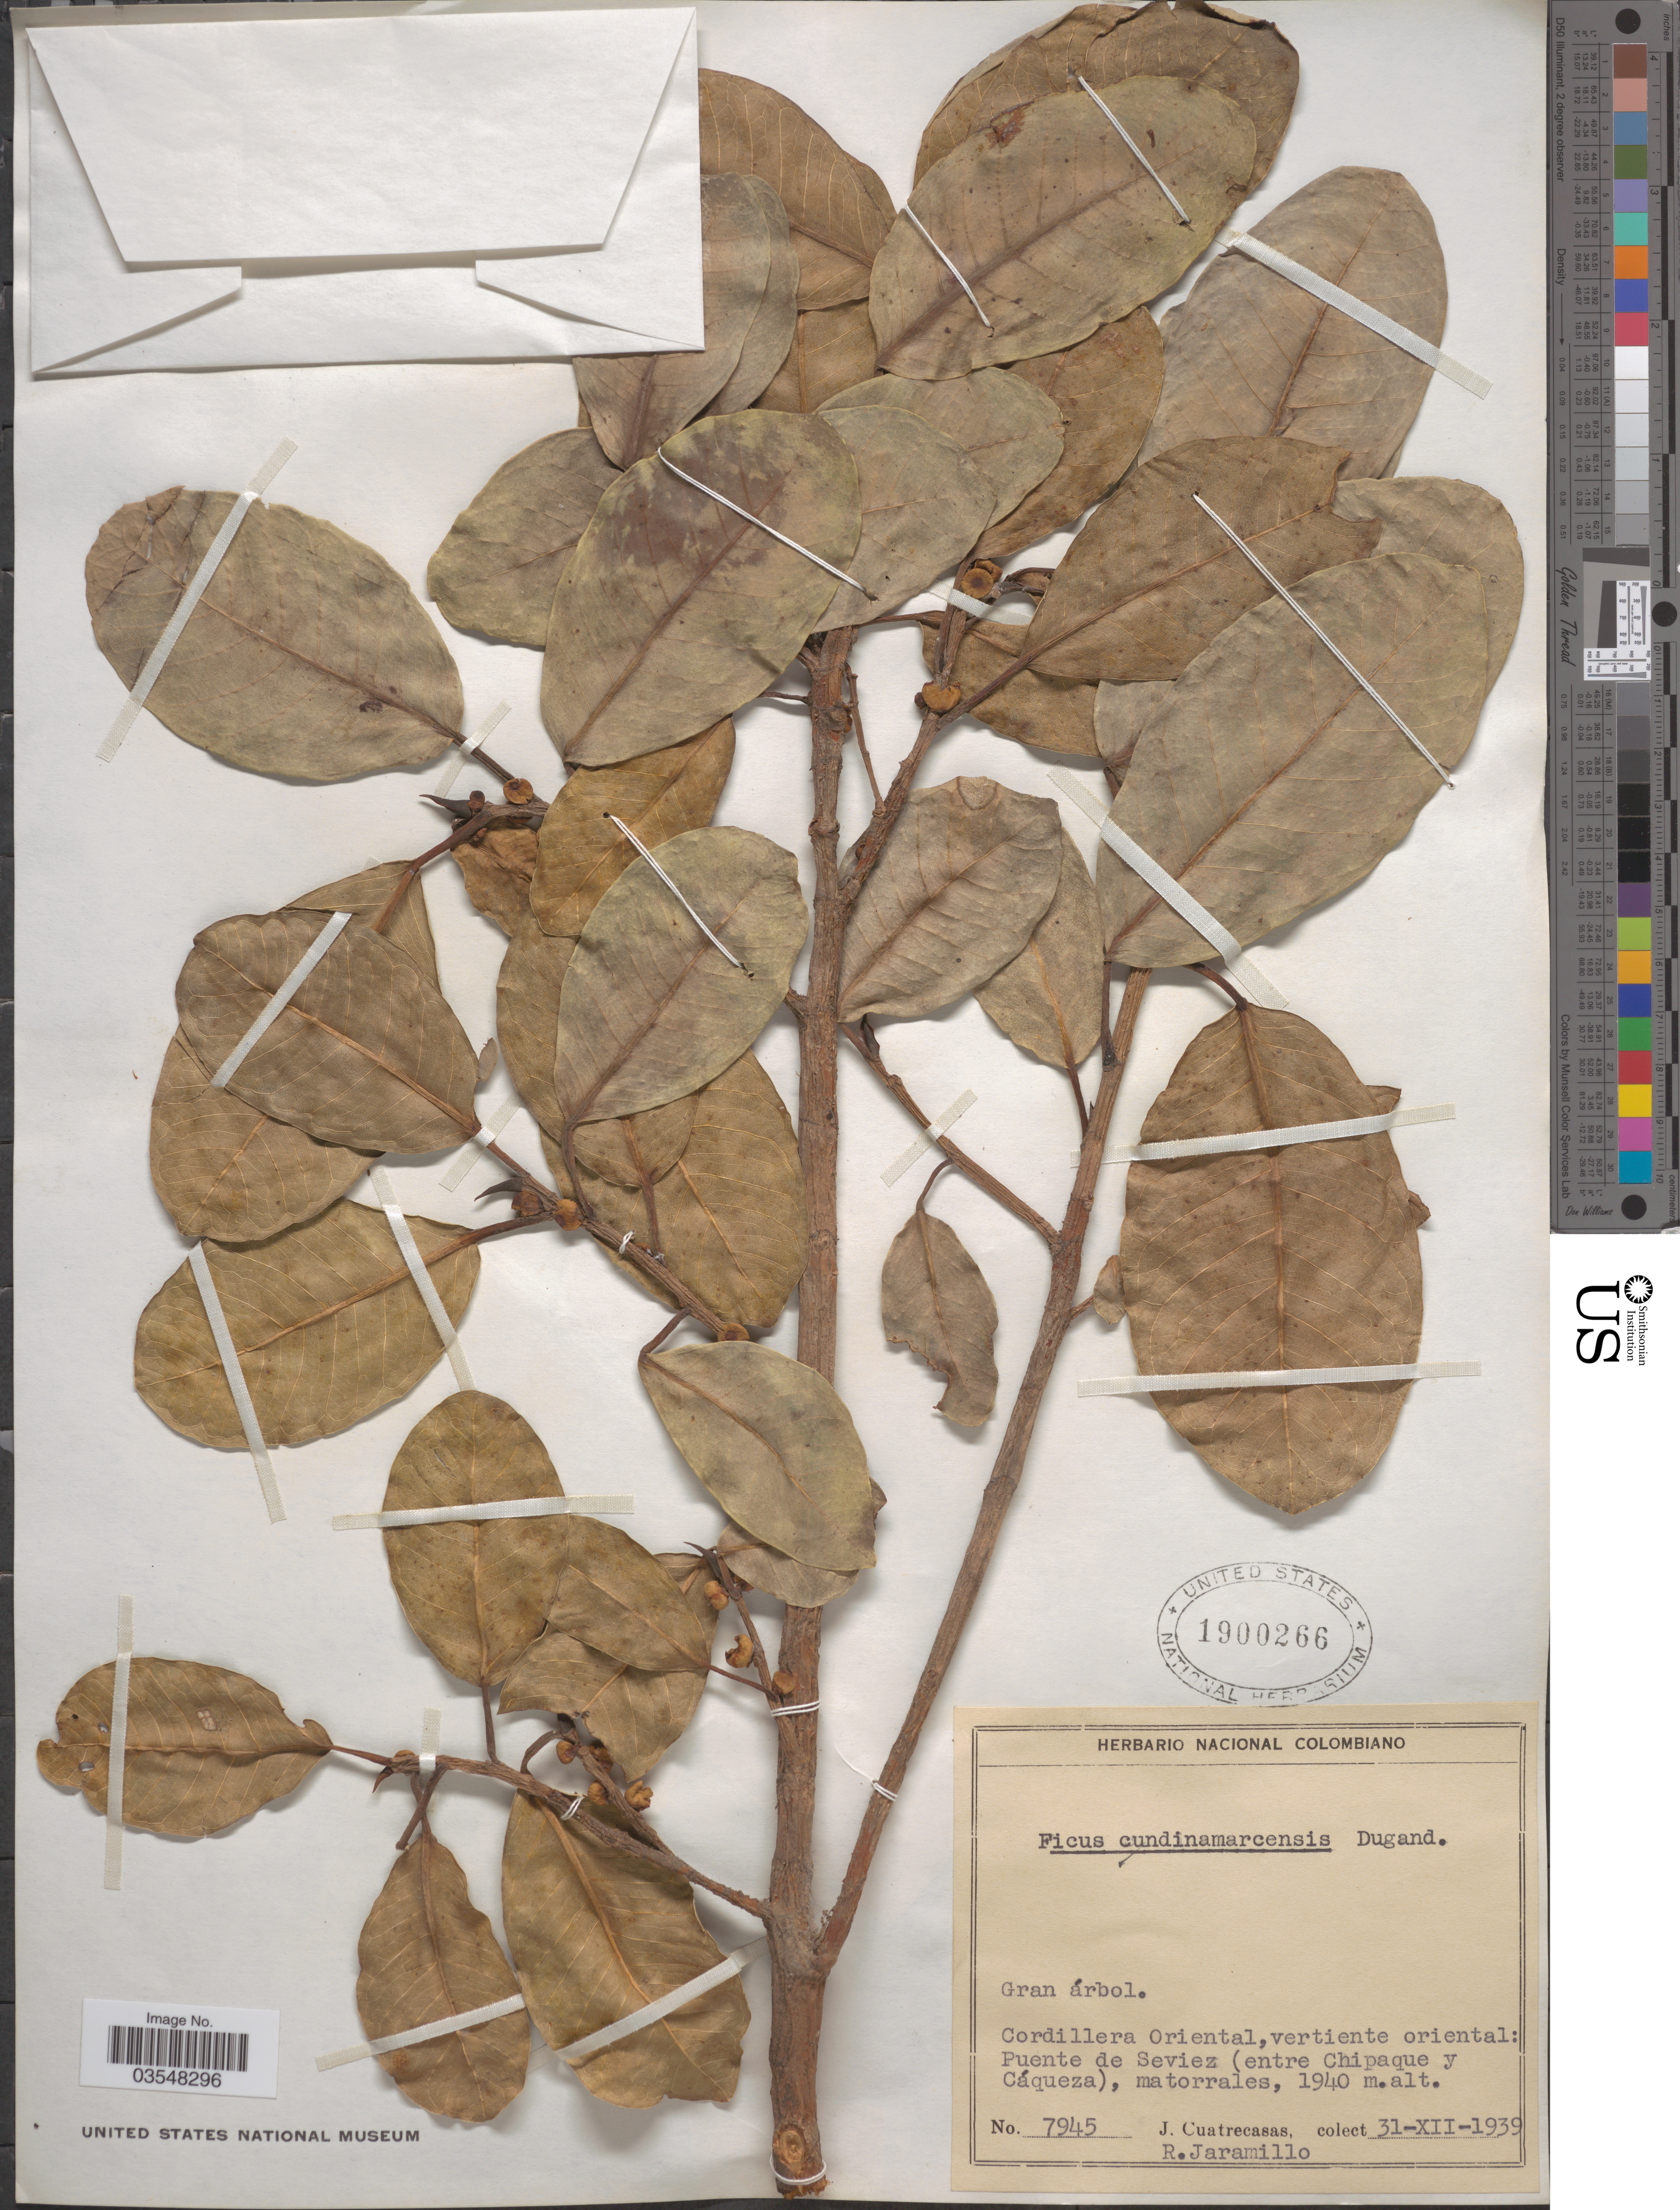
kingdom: Plantae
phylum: Tracheophyta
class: Magnoliopsida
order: Rosales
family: Moraceae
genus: Ficus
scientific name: Ficus cundinamarcensis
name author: Dugand G.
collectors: J. Cuatrecasas & R. Jaramillo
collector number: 7945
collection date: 1939-12-31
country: Colombia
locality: Cordillera Oriental, vertiente oriental: Puente de Seviez (entre Chipaque y Cáqueza).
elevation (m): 1940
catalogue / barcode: US 1900266